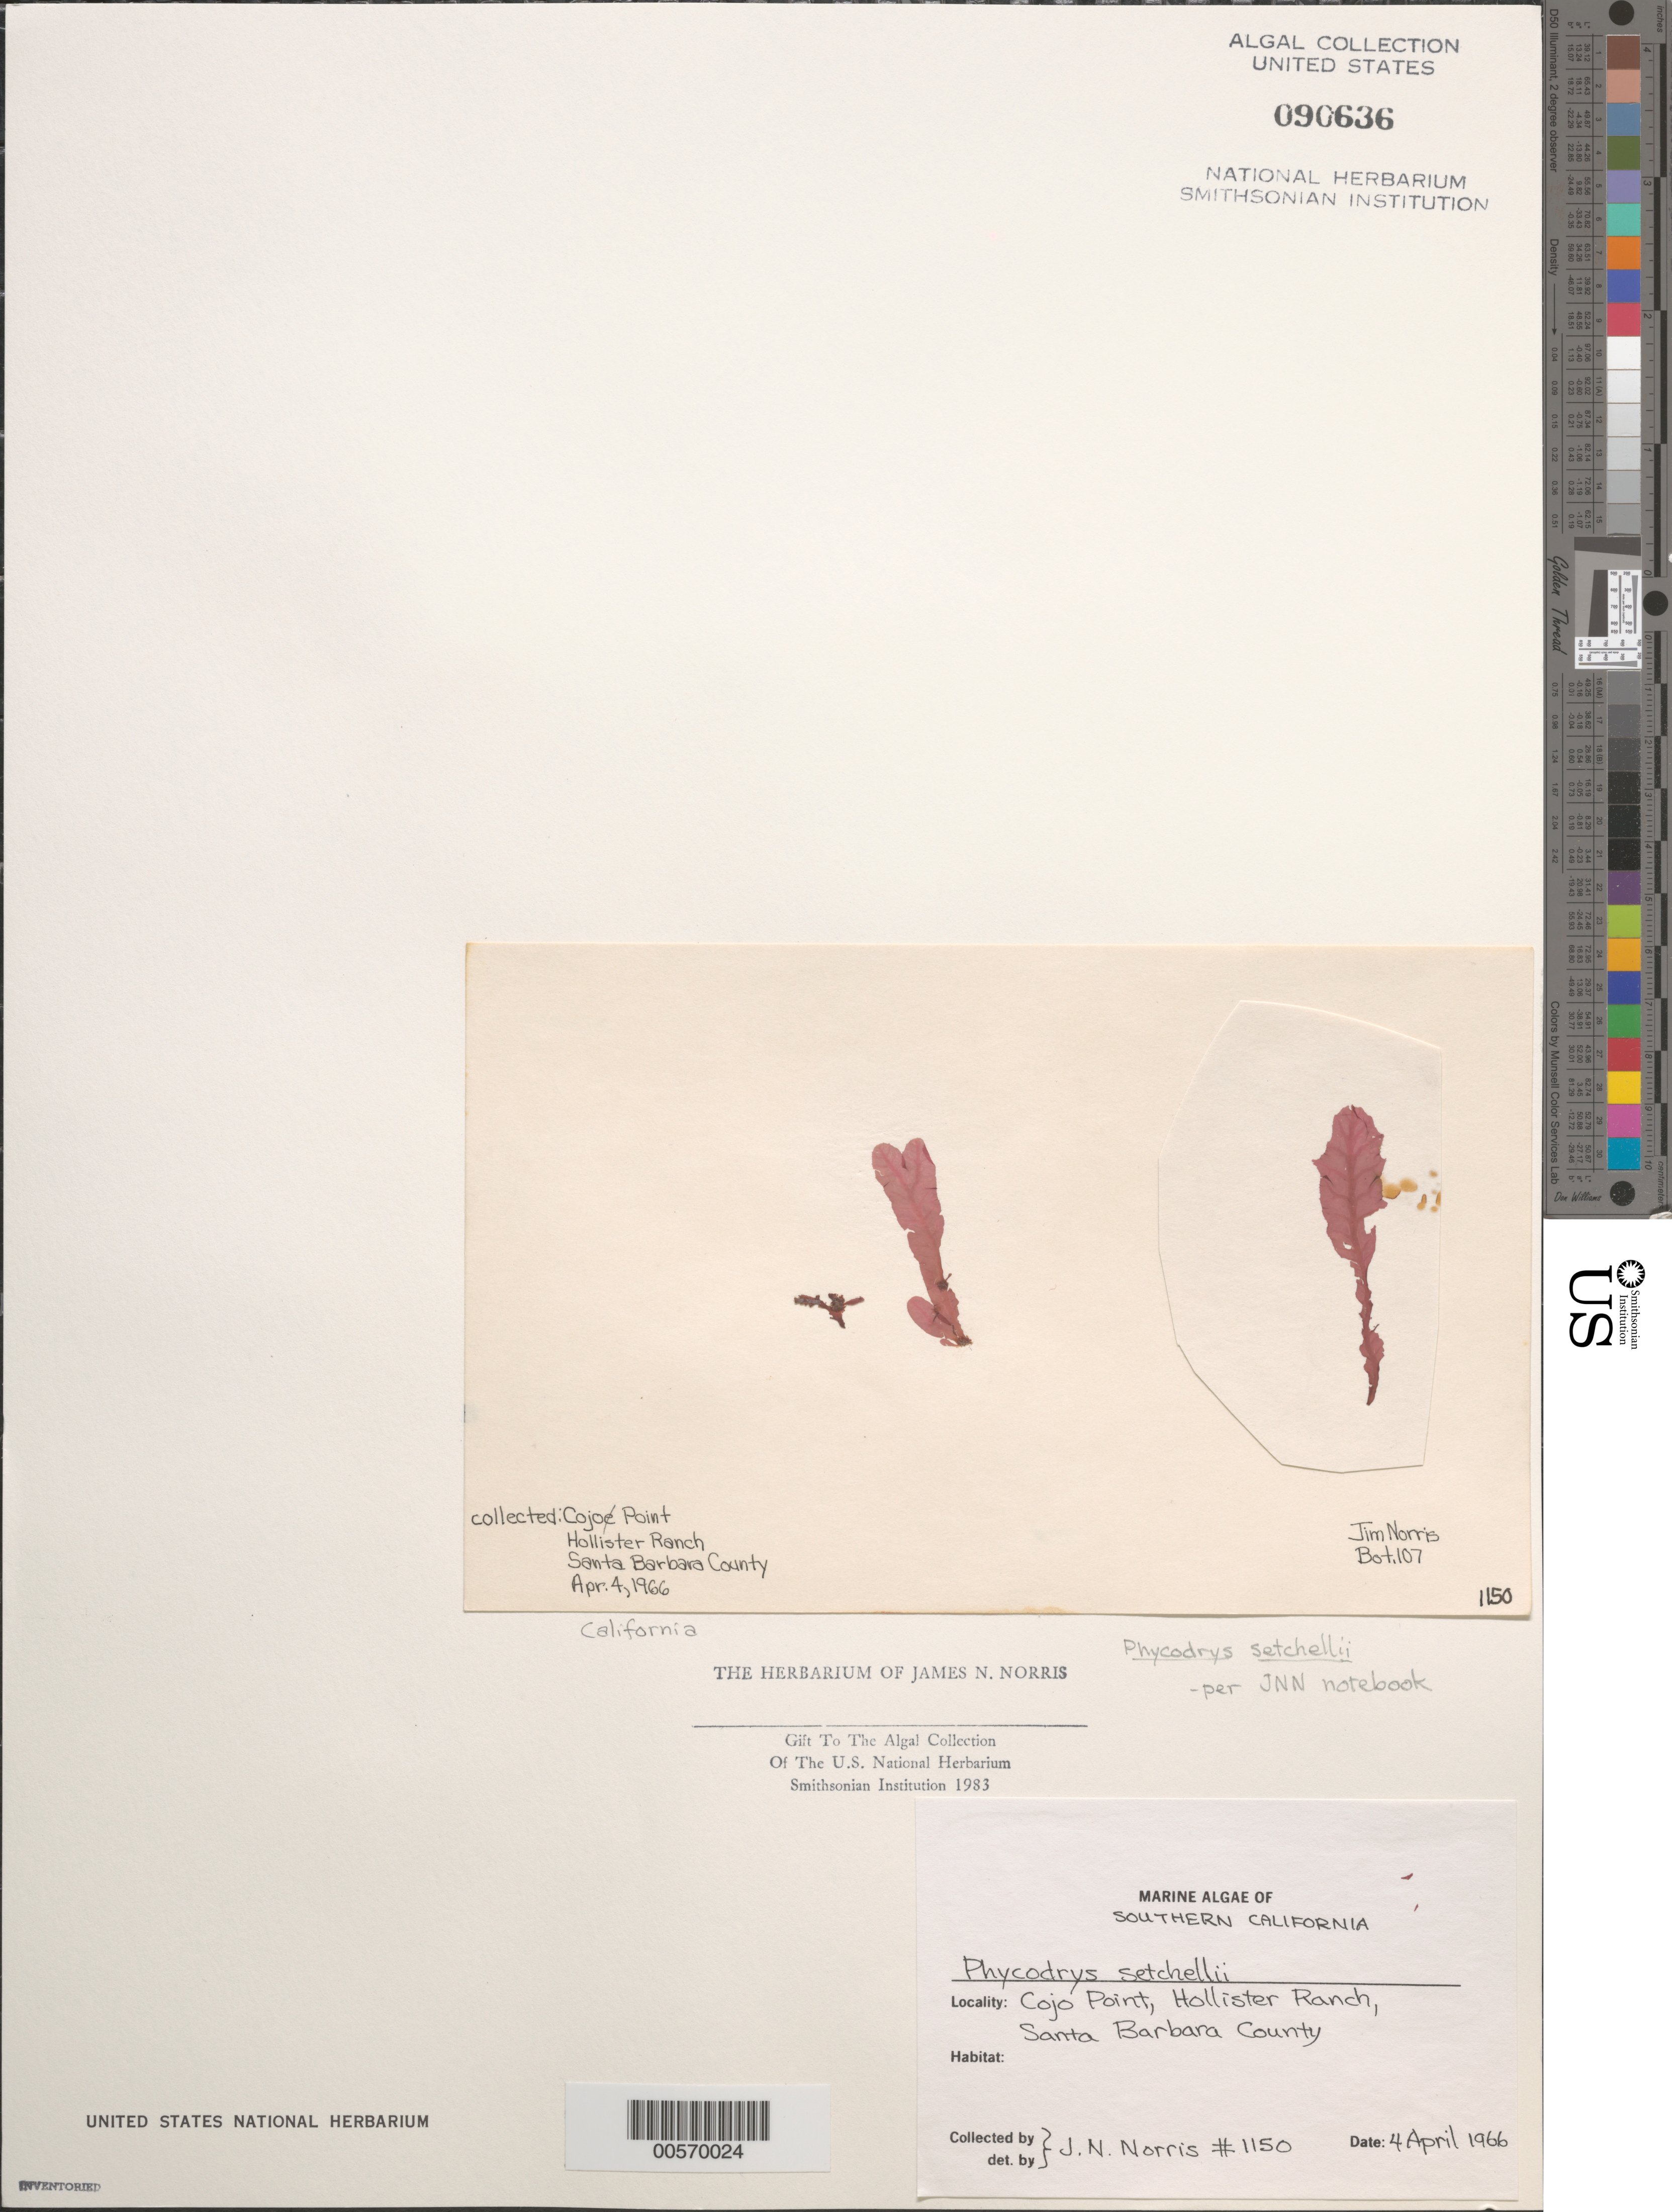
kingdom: Plantae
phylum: Rhodophyta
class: Florideophyceae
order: Ceramiales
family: Delesseriaceae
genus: Phycodrys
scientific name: Phycodrys setchellii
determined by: Norris, James N.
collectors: J. N. Norris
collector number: JN-1150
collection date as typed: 04 Apr 1966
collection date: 1966-04-04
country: United States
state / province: California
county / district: Santa Barbara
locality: Cojo Point, Hollister Ranch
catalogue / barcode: US 90636